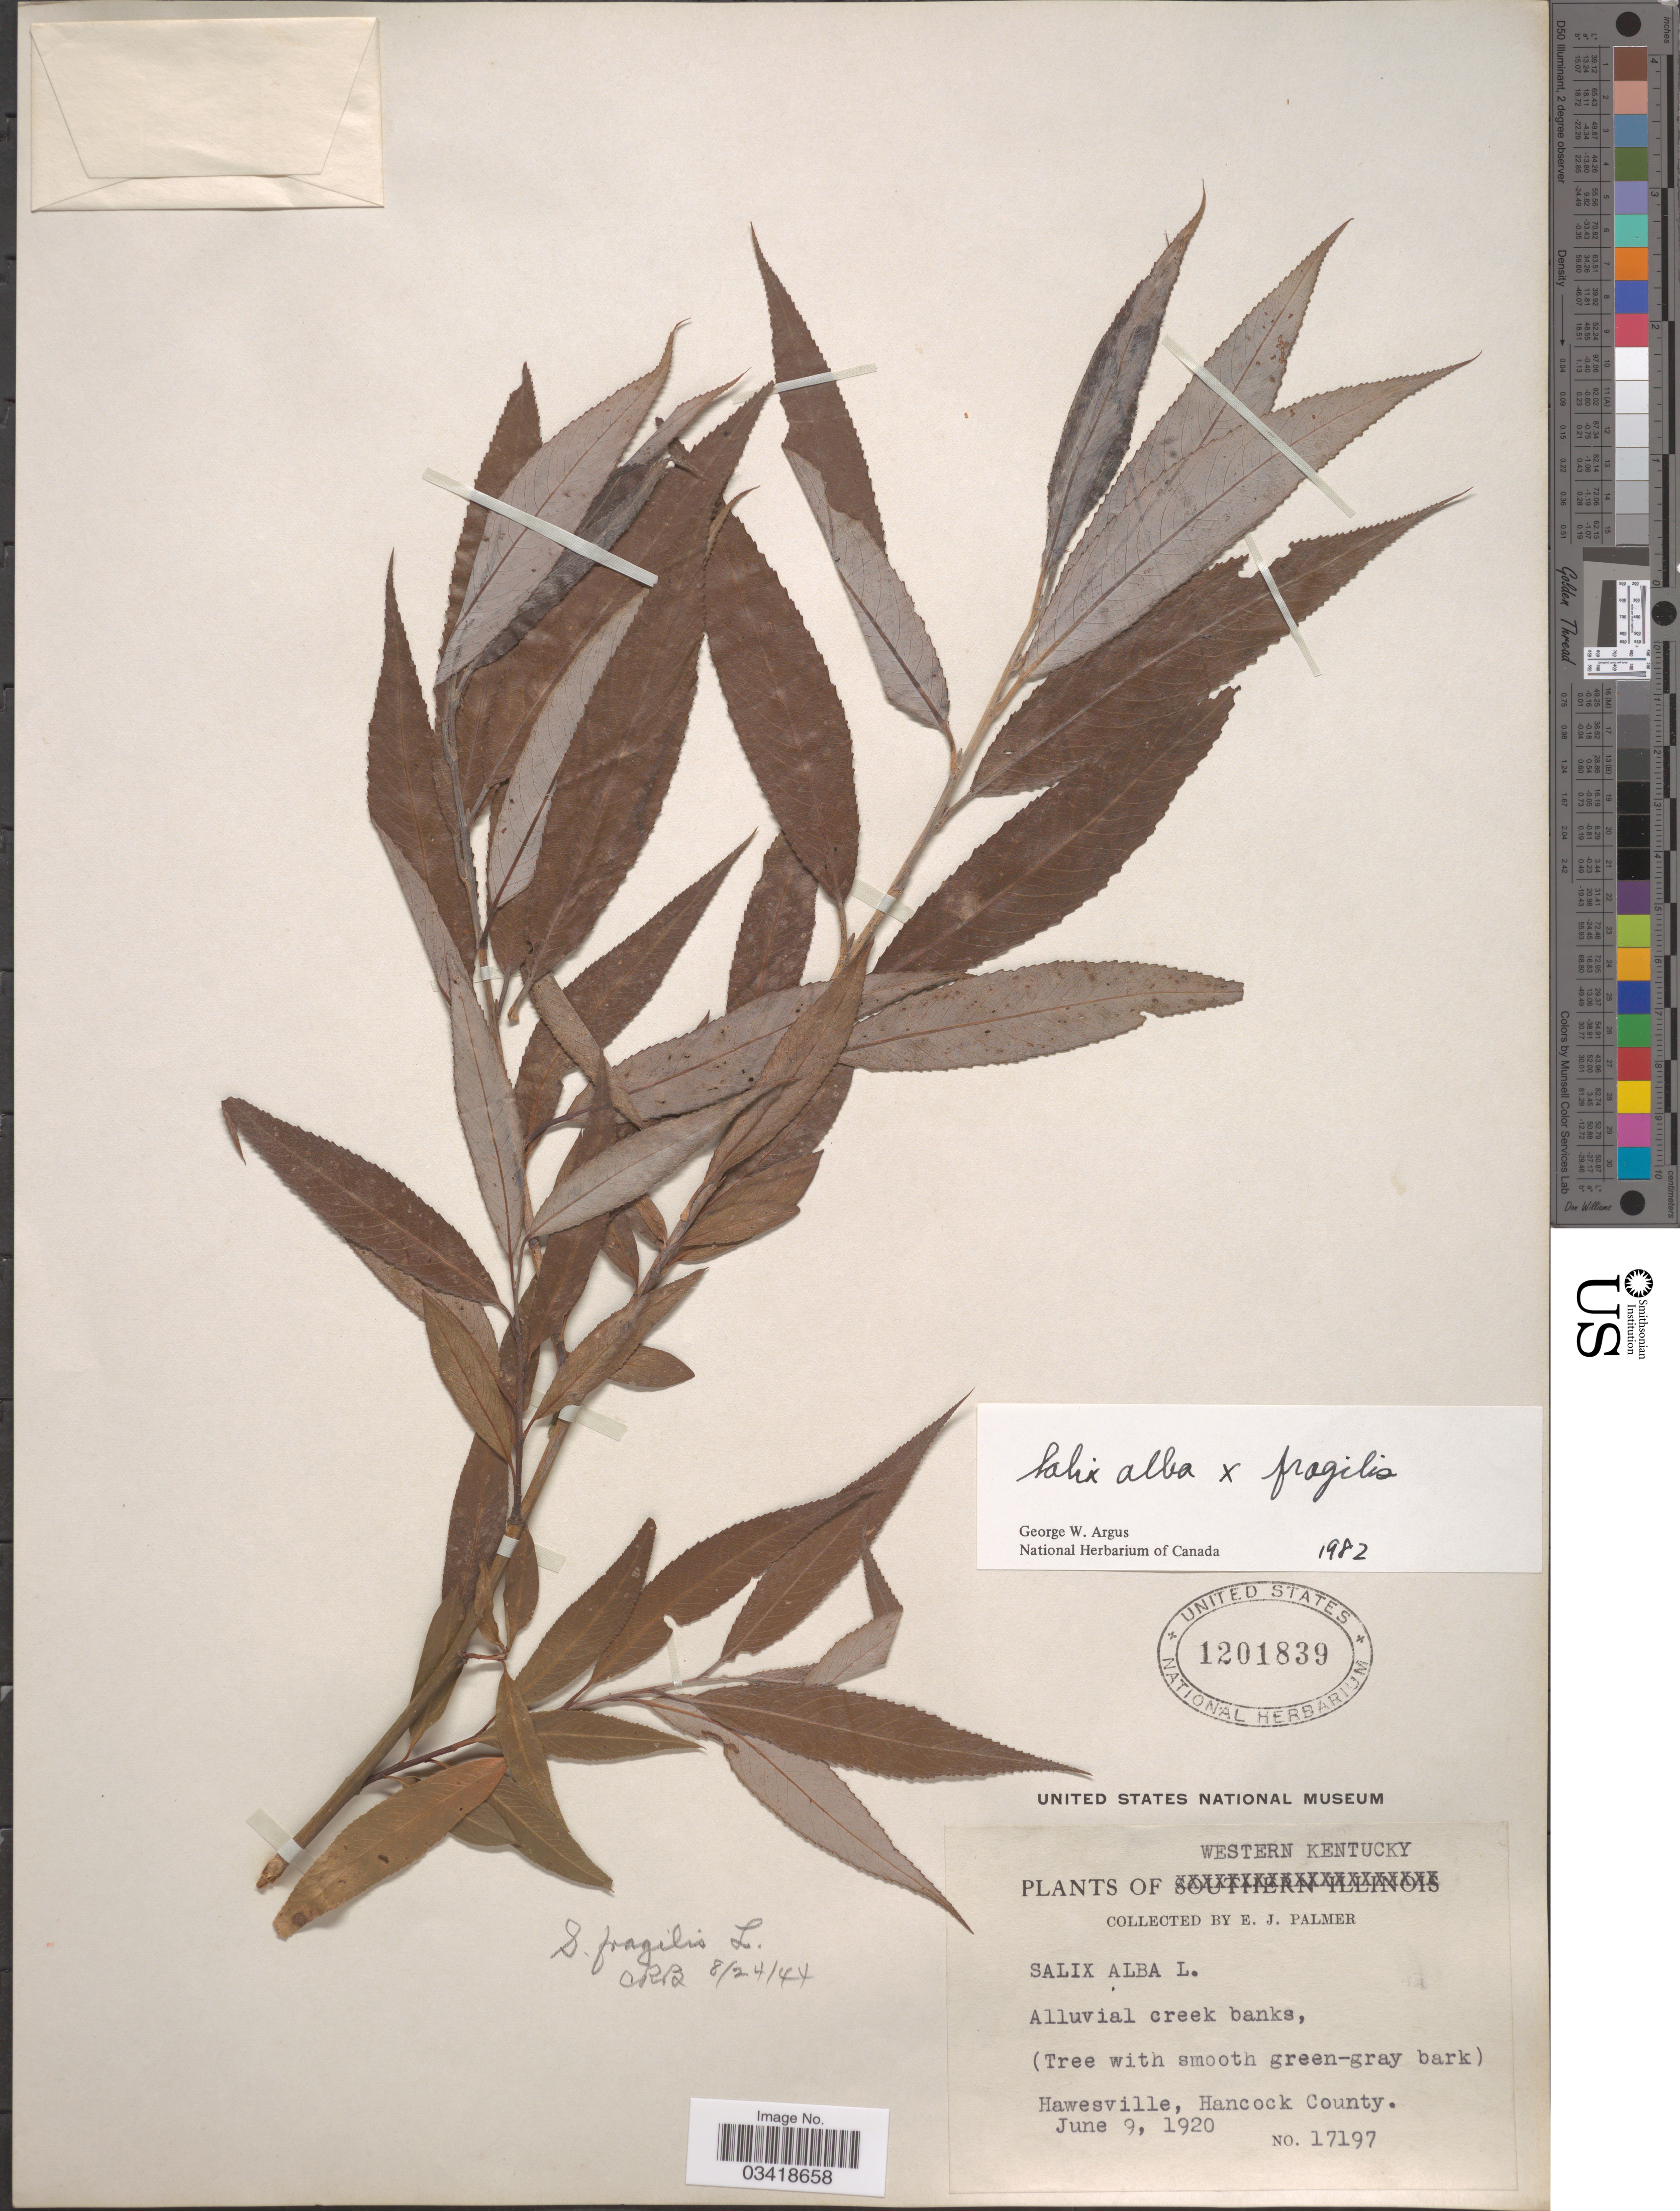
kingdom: Plantae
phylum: Tracheophyta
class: Magnoliopsida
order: Malpighiales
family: Salicaceae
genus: Salix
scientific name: Salix alba x S. fragilis L.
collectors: E. J. Palmer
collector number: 17197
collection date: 1920-06-09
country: United States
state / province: Kentucky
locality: Western Kentucky. Hawesville, Hancock County.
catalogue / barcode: US 1201839